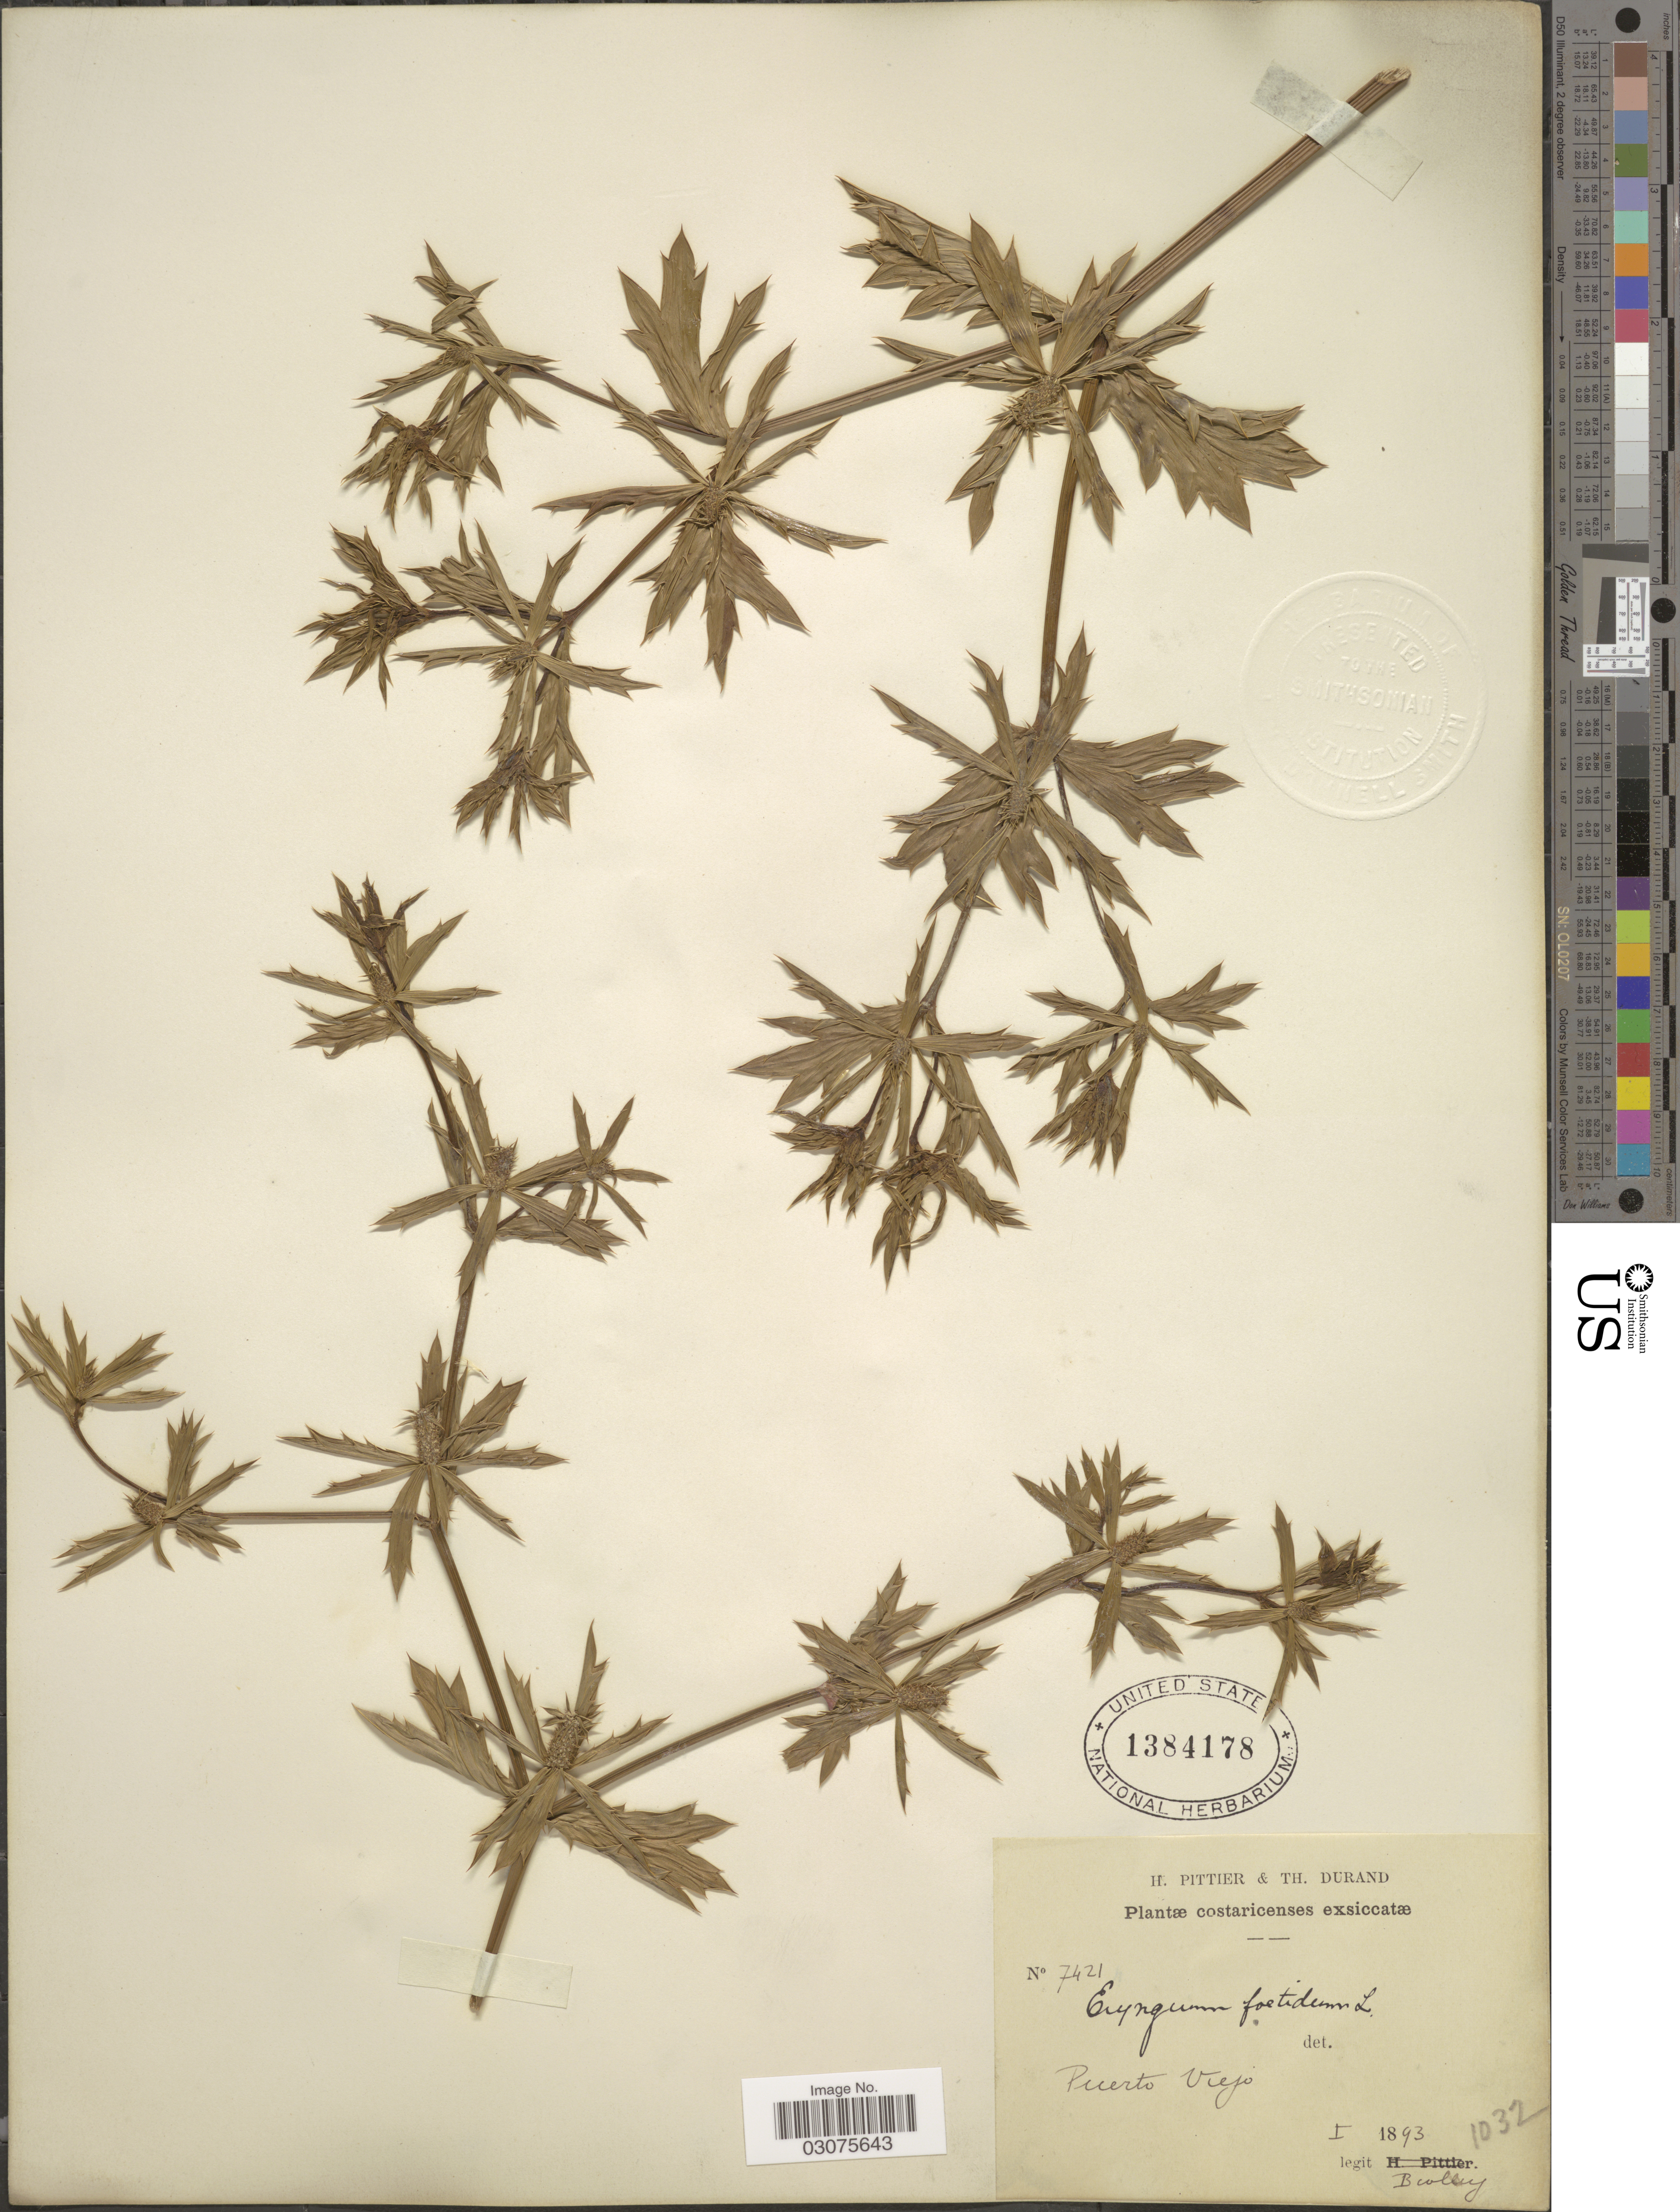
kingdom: Plantae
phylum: Tracheophyta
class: Magnoliopsida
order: Apiales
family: Apiaceae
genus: Eryngium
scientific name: Eryngium foetidum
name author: L.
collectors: Biolley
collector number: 7421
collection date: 1893-01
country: Costa Rica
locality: Puerto Viejo.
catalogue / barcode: US 1384178